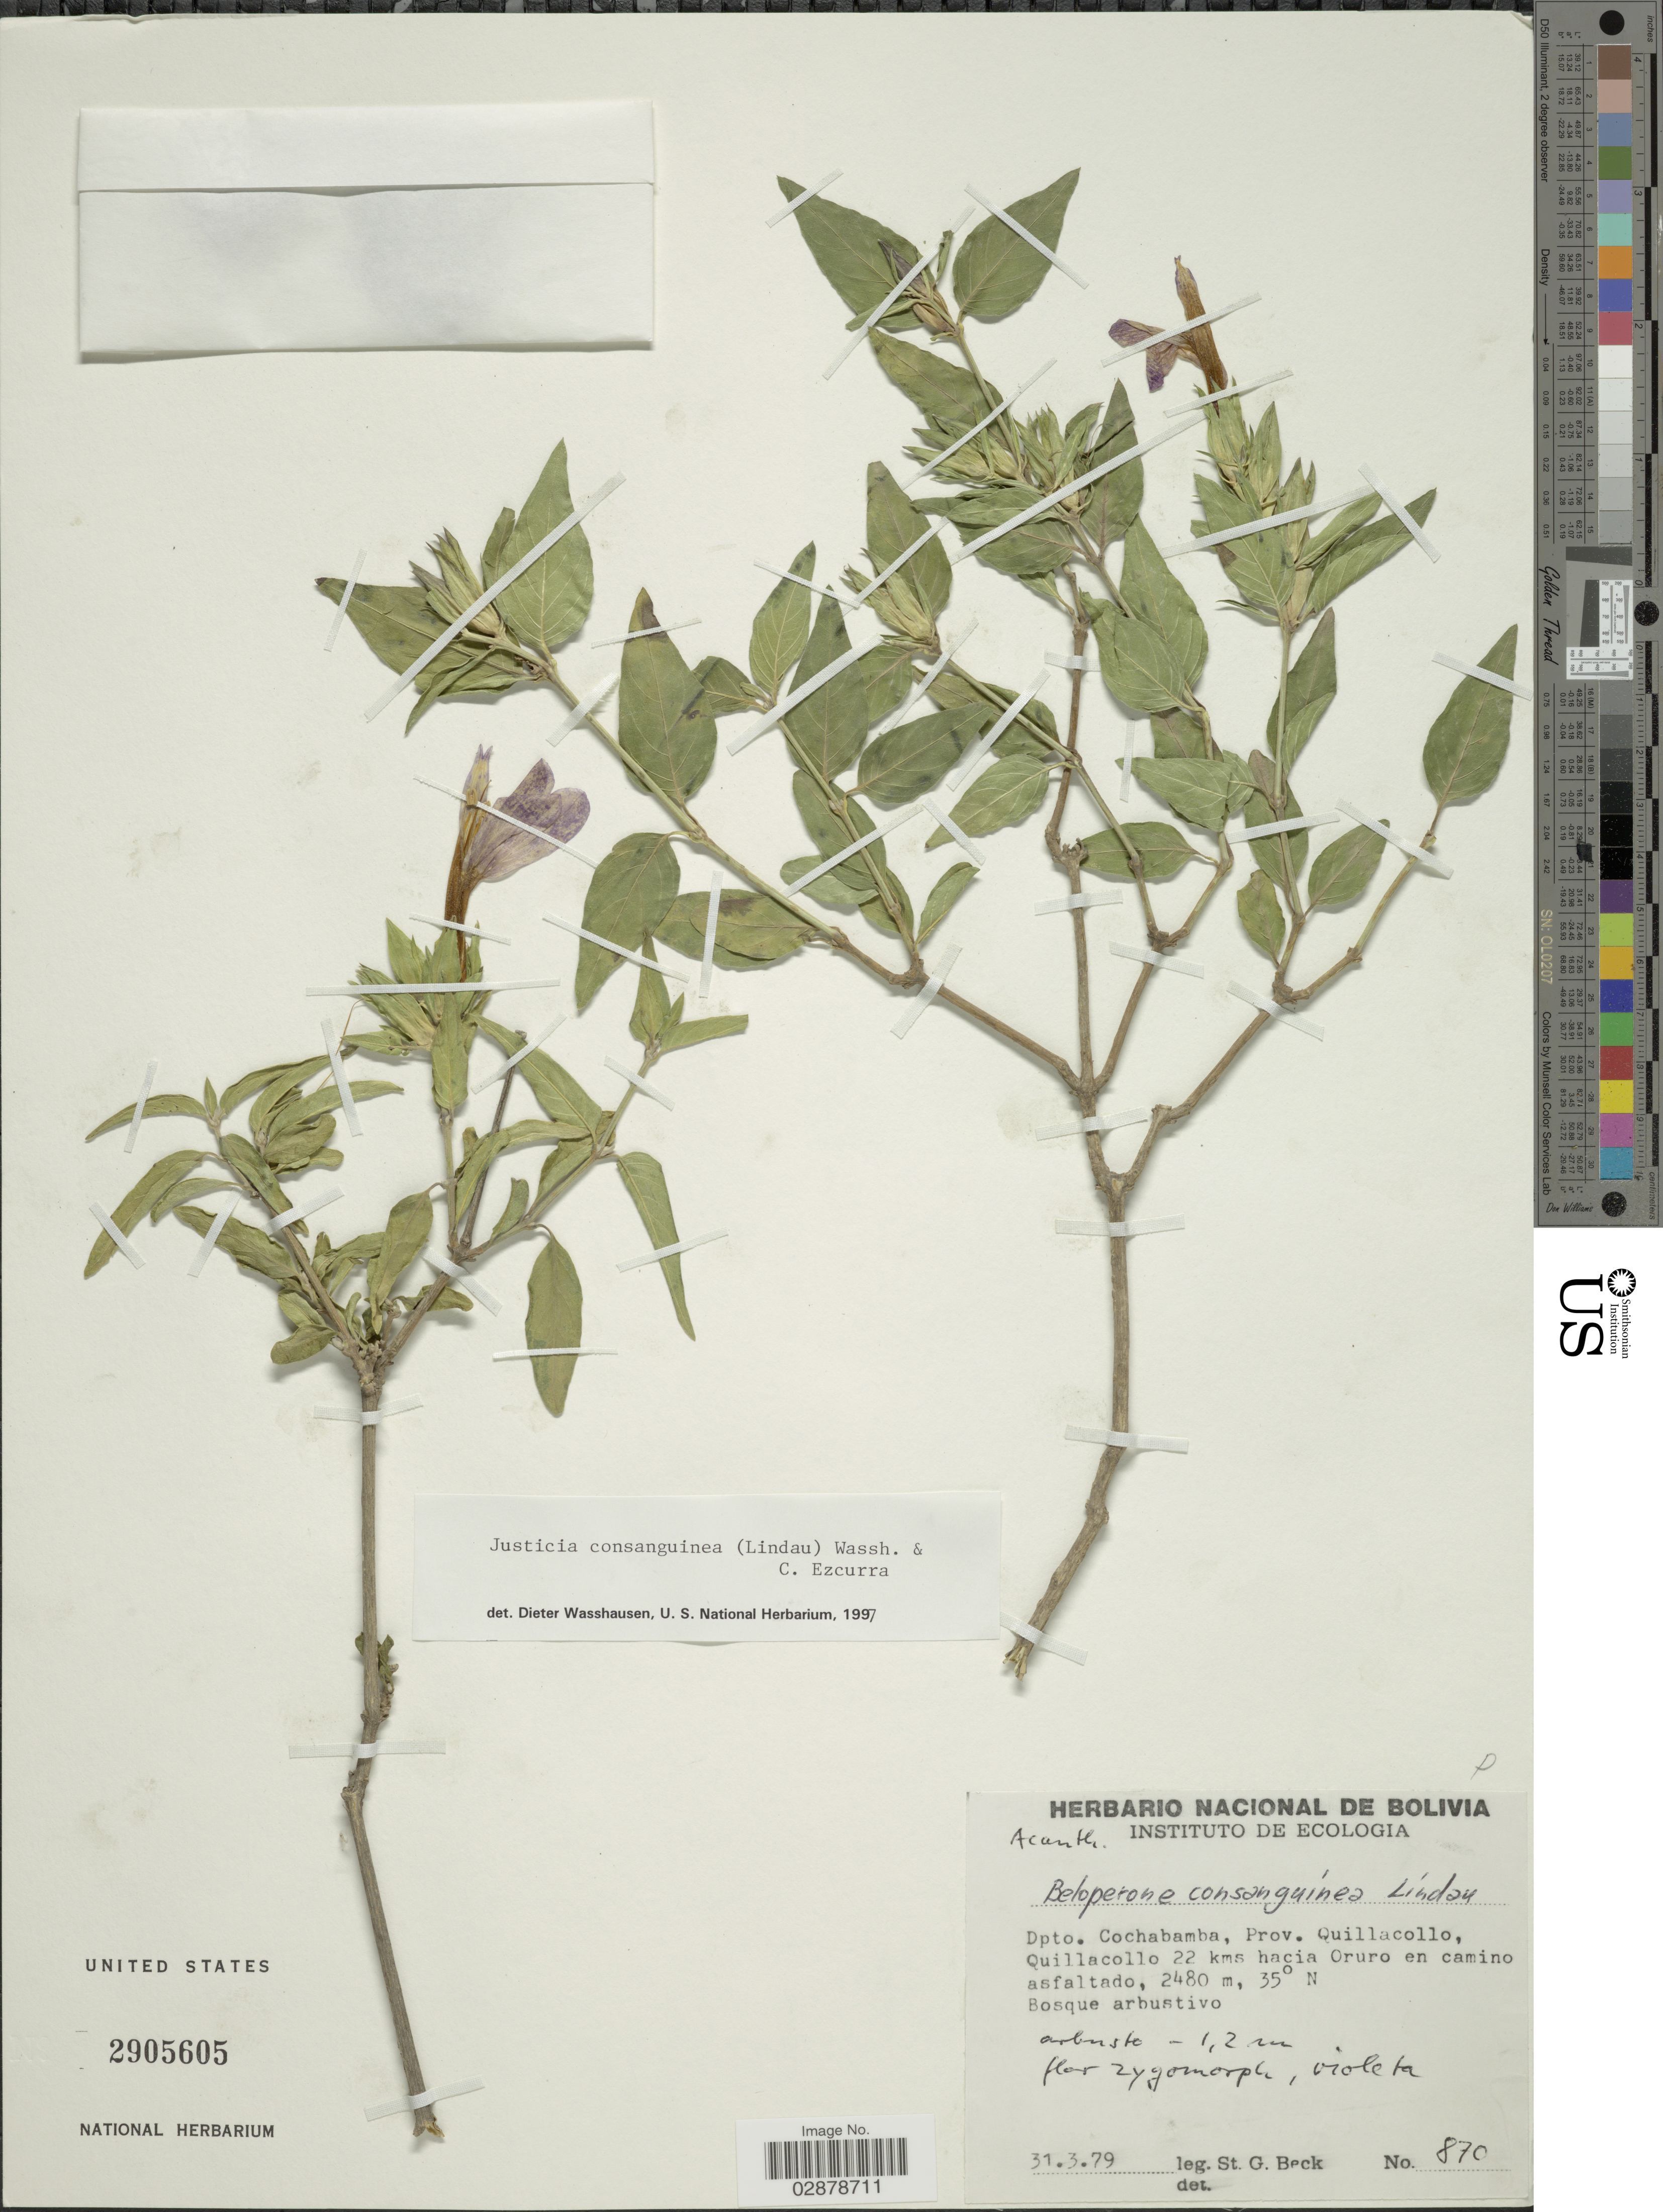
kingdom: Plantae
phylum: Tracheophyta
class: Magnoliopsida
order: Lamiales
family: Acanthaceae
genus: Justicia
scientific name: Justicia consanguinea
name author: (Lindau) Wassh. & C. Ezcurra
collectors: S. G. Beck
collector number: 870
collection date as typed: Transcribed d/m/y: 31/3/79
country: Bolivia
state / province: Cochabamba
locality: Dpto. Cochabamba, Prov. Quillacollo, Quillacollo 22 kms hacia Oruro en camino asfaltado.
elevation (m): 2480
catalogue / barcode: US 2905605